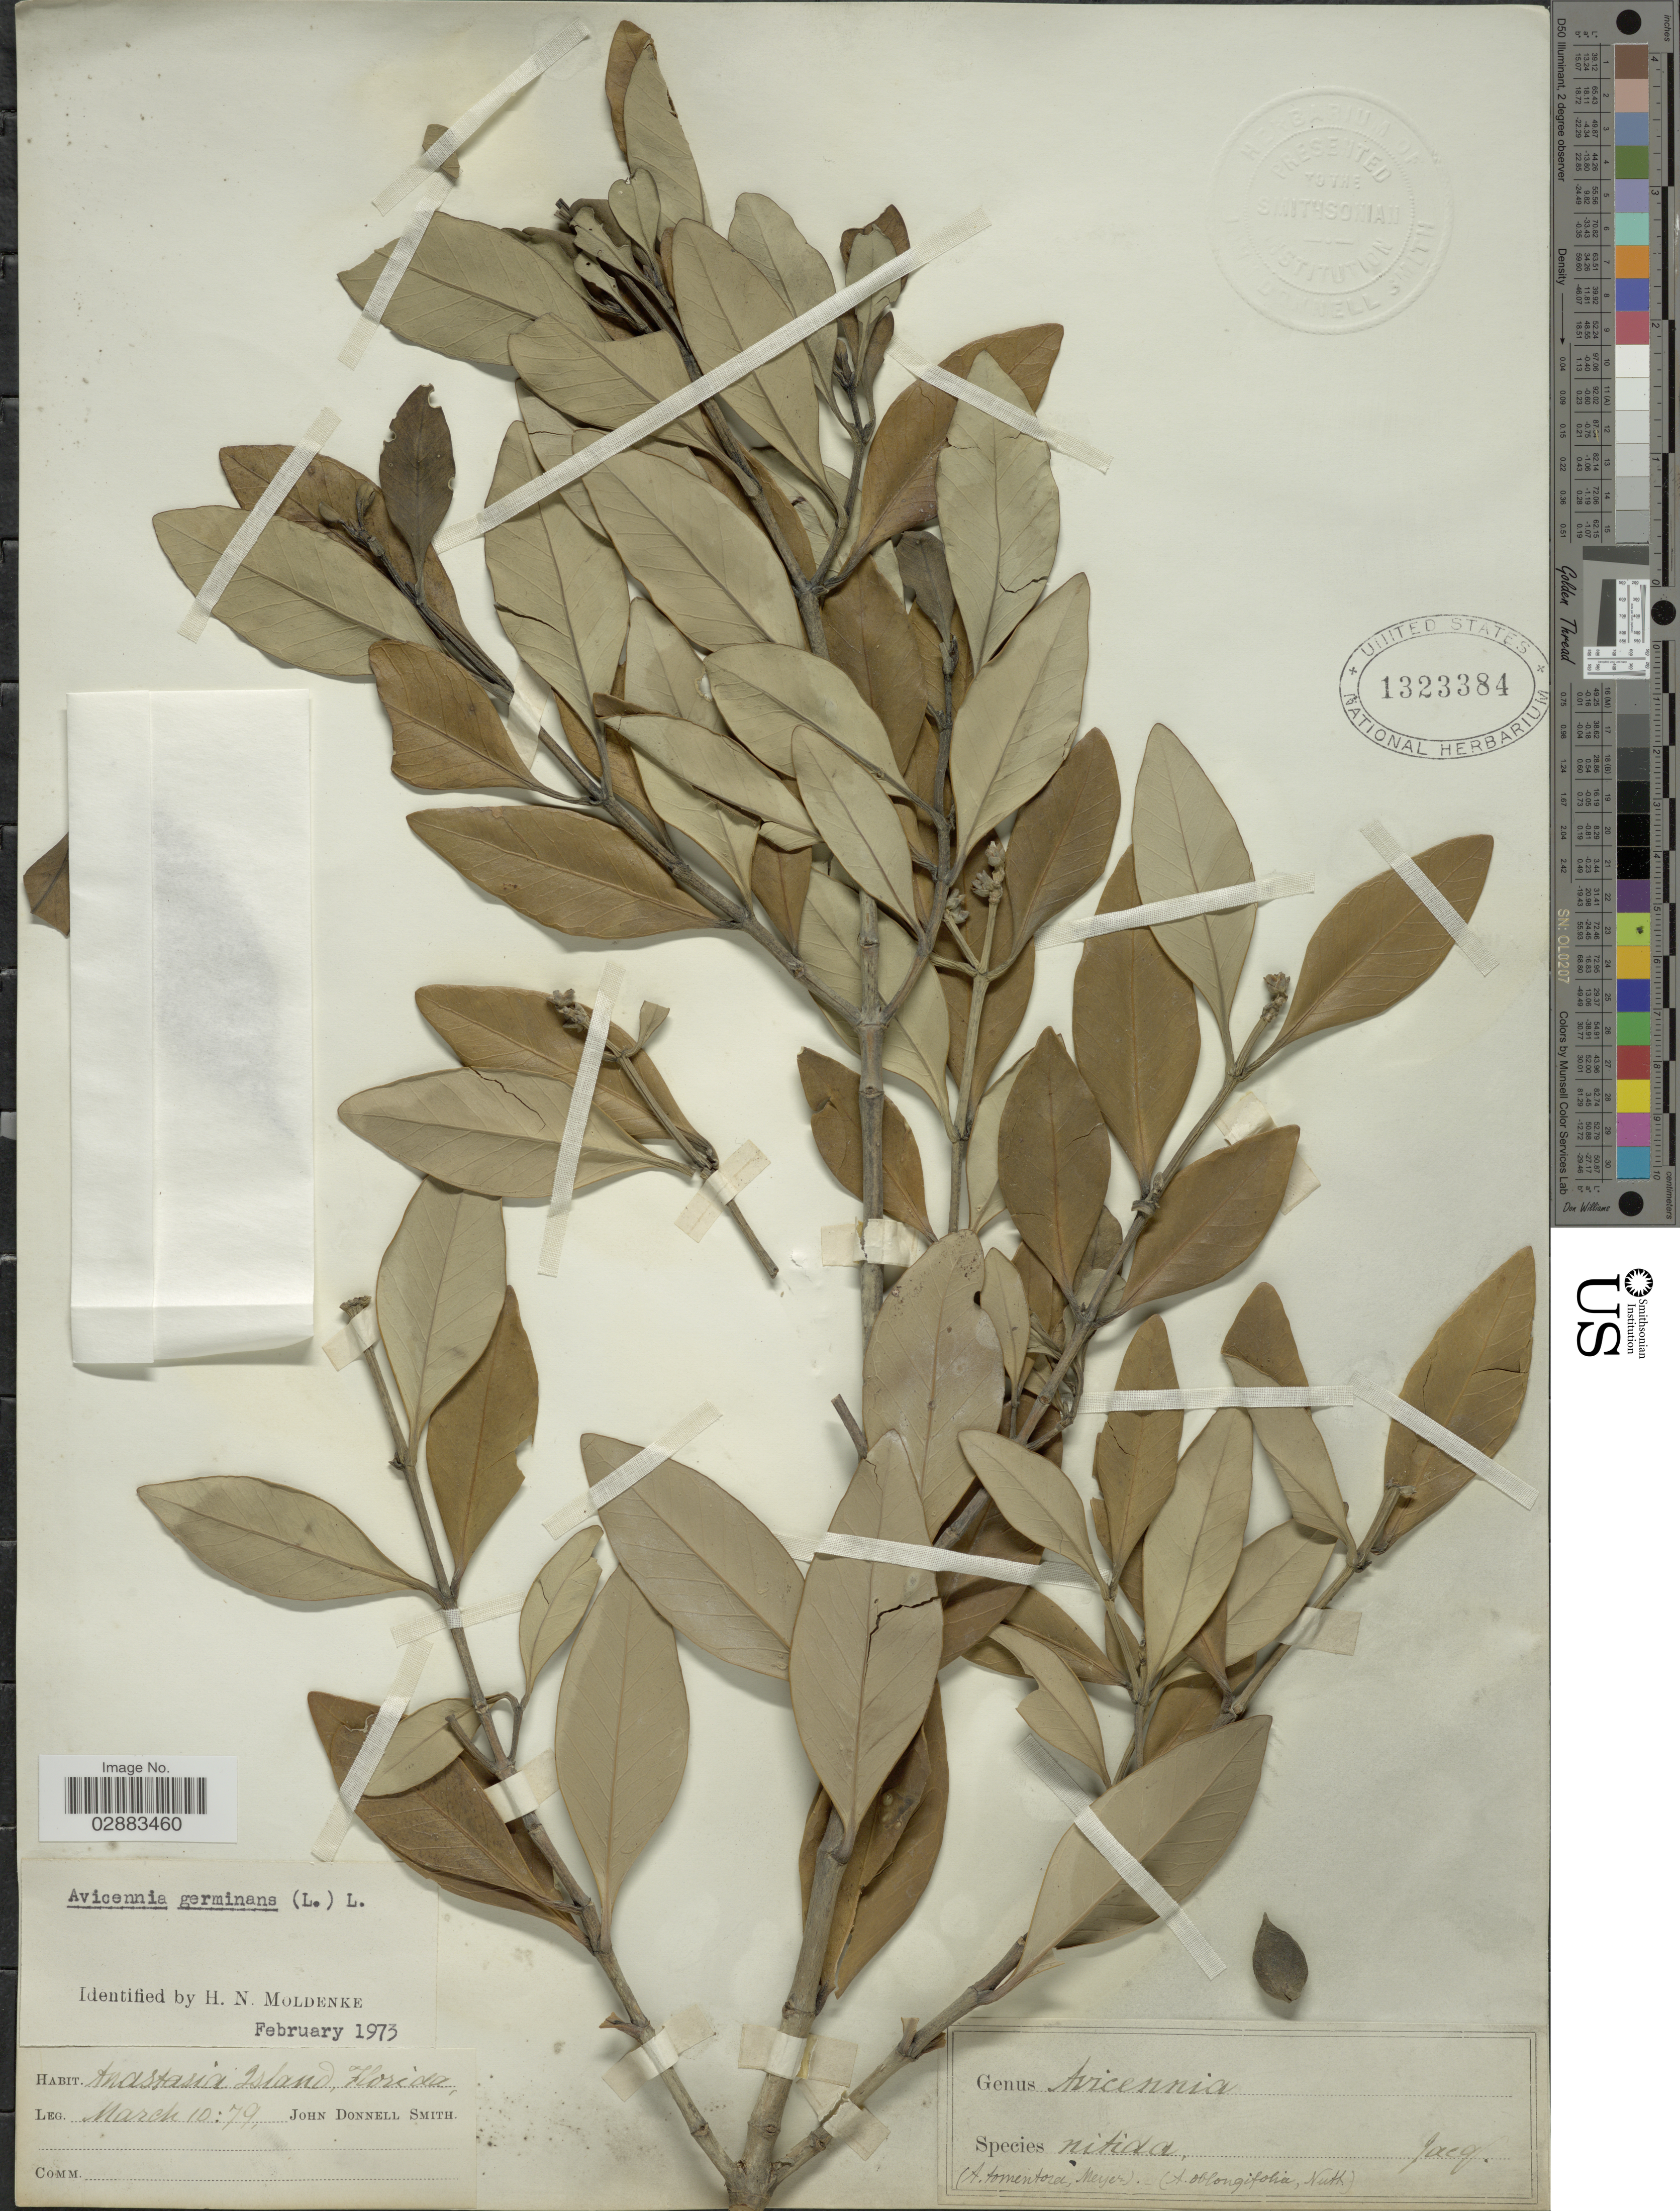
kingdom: Plantae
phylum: Tracheophyta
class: Magnoliopsida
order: Lamiales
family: Acanthaceae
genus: Avicennia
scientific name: Avicennia germinans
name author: (L.) L.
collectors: J. Donnell Smith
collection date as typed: Transcribed d/m/y: 10/3/79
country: United States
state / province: Florida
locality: Anastasia Island.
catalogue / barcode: US 1323384